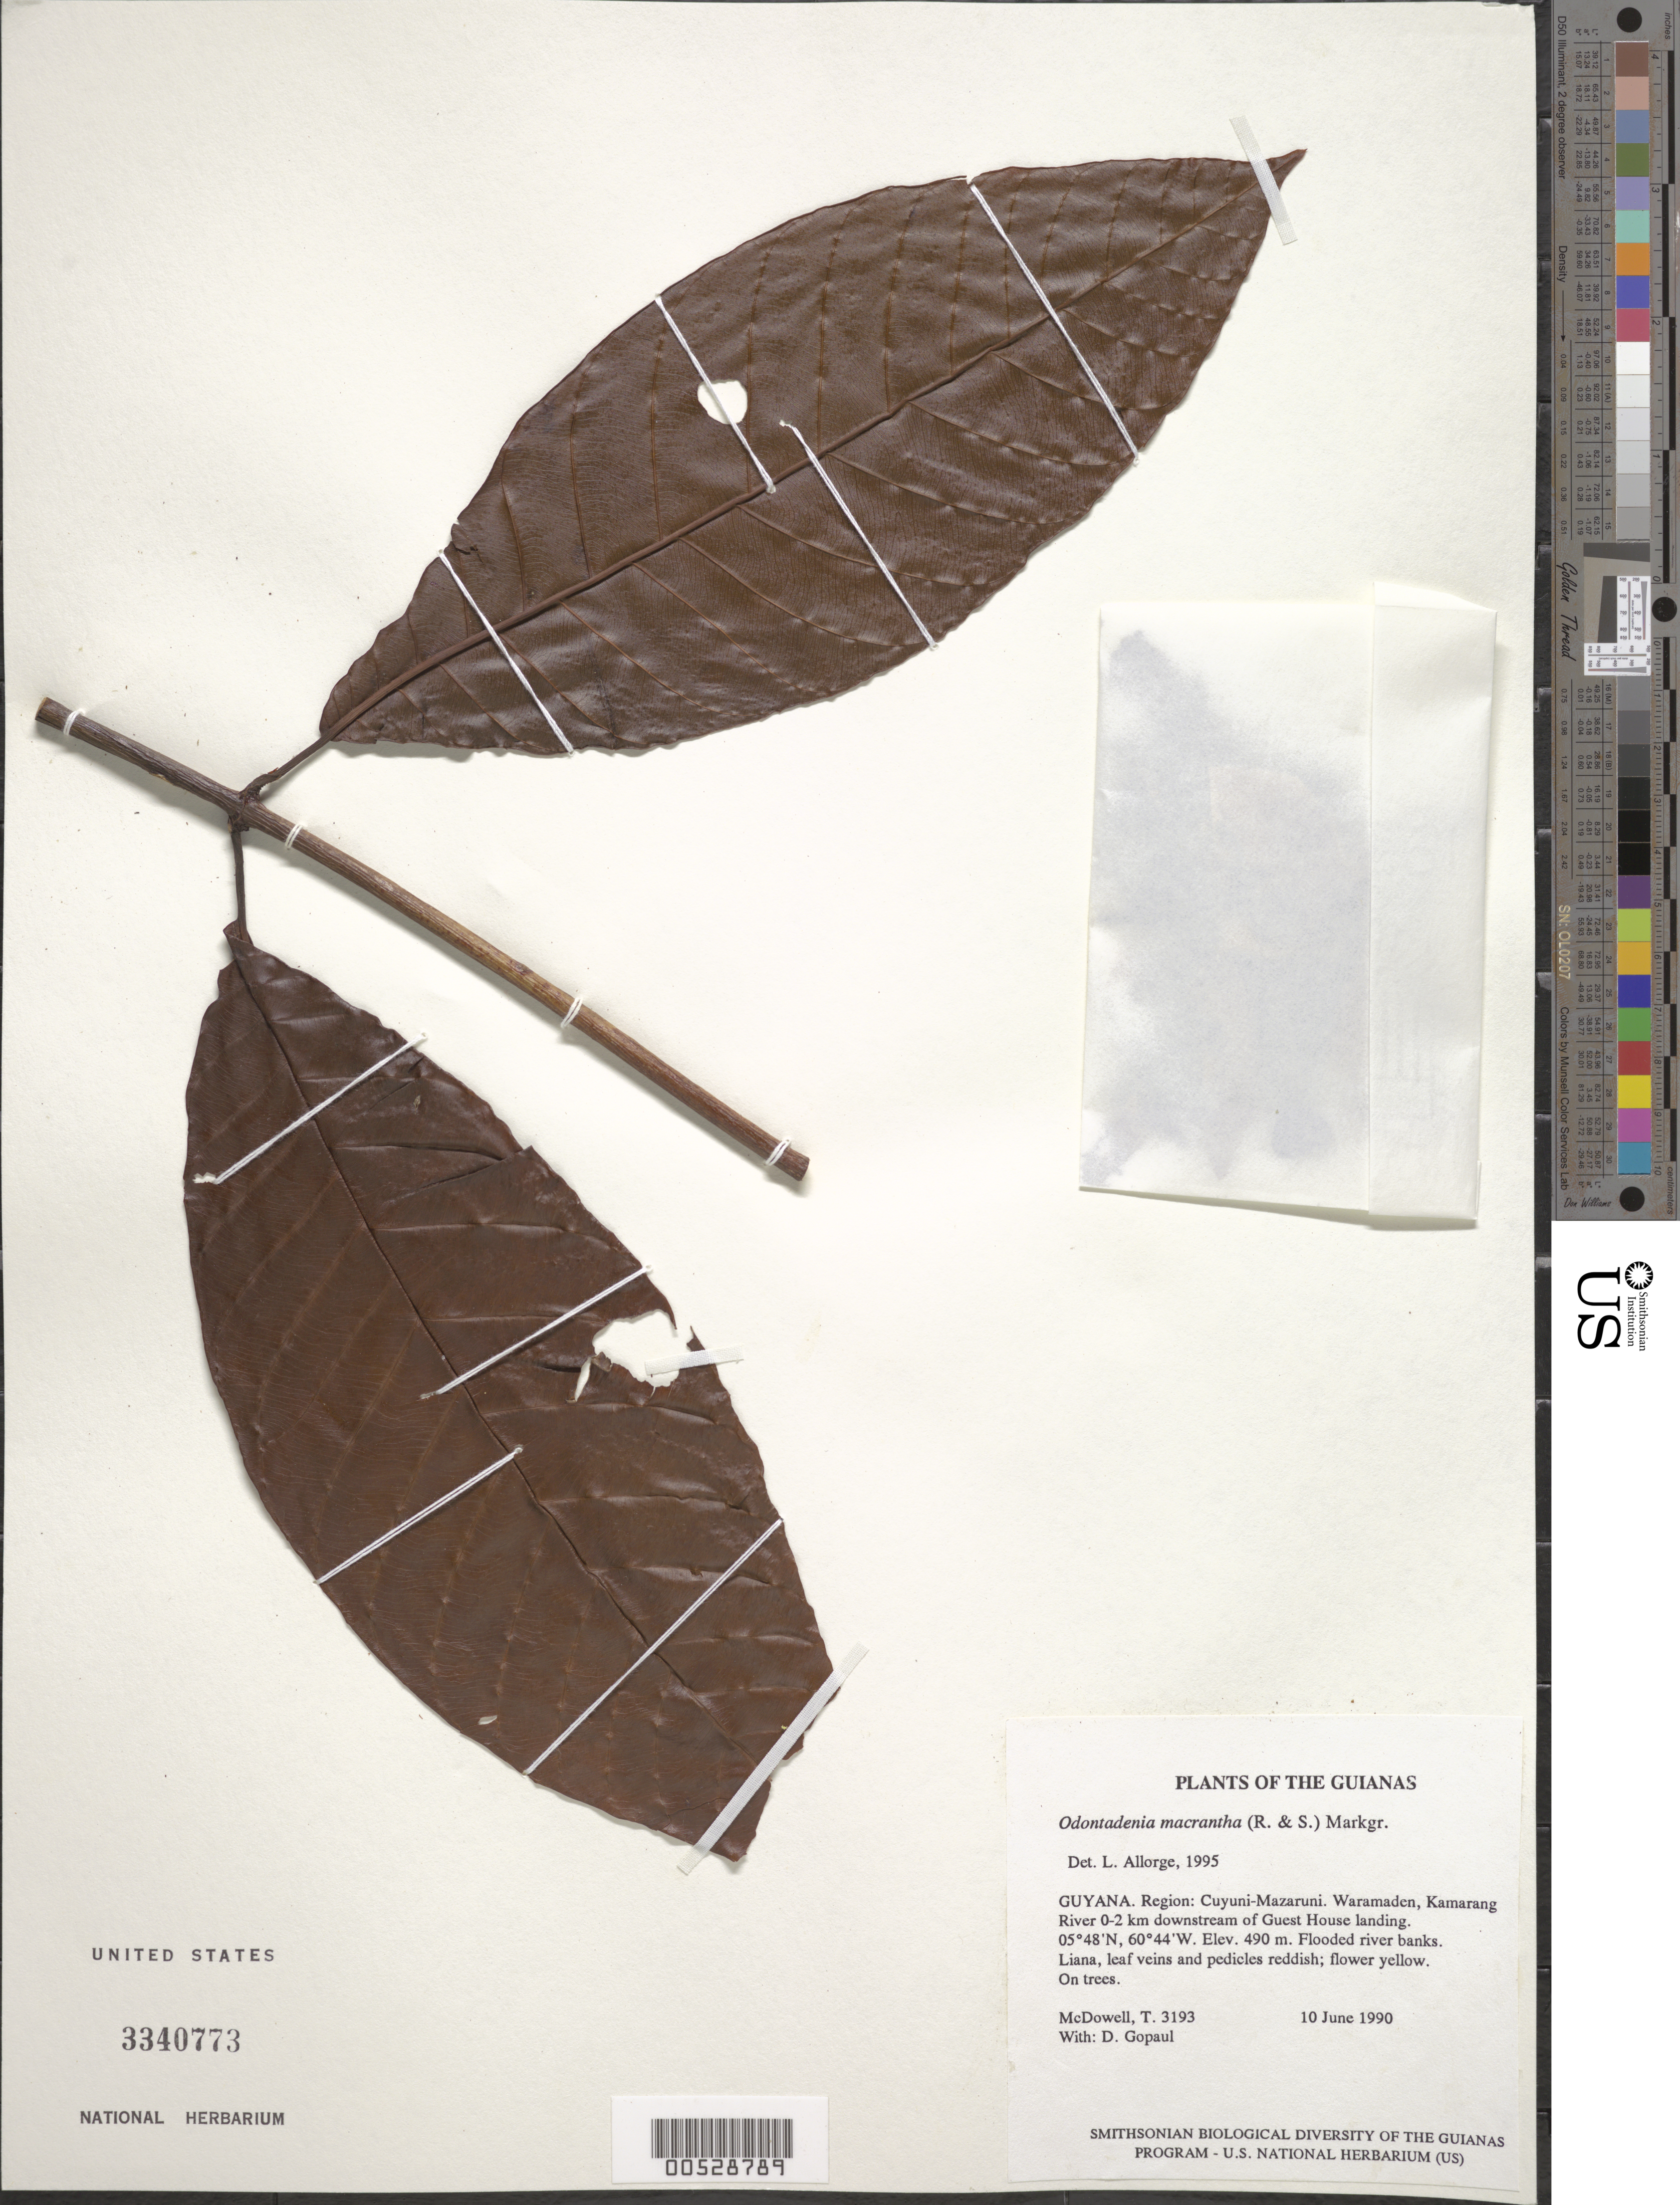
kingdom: Plantae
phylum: Tracheophyta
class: Magnoliopsida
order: Gentianales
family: Apocynaceae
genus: Odontadenia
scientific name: Odontadenia macrantha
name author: (Roem. & Schult.) Markgr.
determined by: Allorge, L.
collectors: T. McDowell & D. Gopaul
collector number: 3193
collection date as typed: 10 June 1990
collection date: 1990-06-10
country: Guyana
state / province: Cuyuni-Mazaruni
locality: Waramaden, Kamarang River 0-2 km downstream of Guest House landing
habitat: Flooded river banks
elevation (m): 490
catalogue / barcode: US 3340773